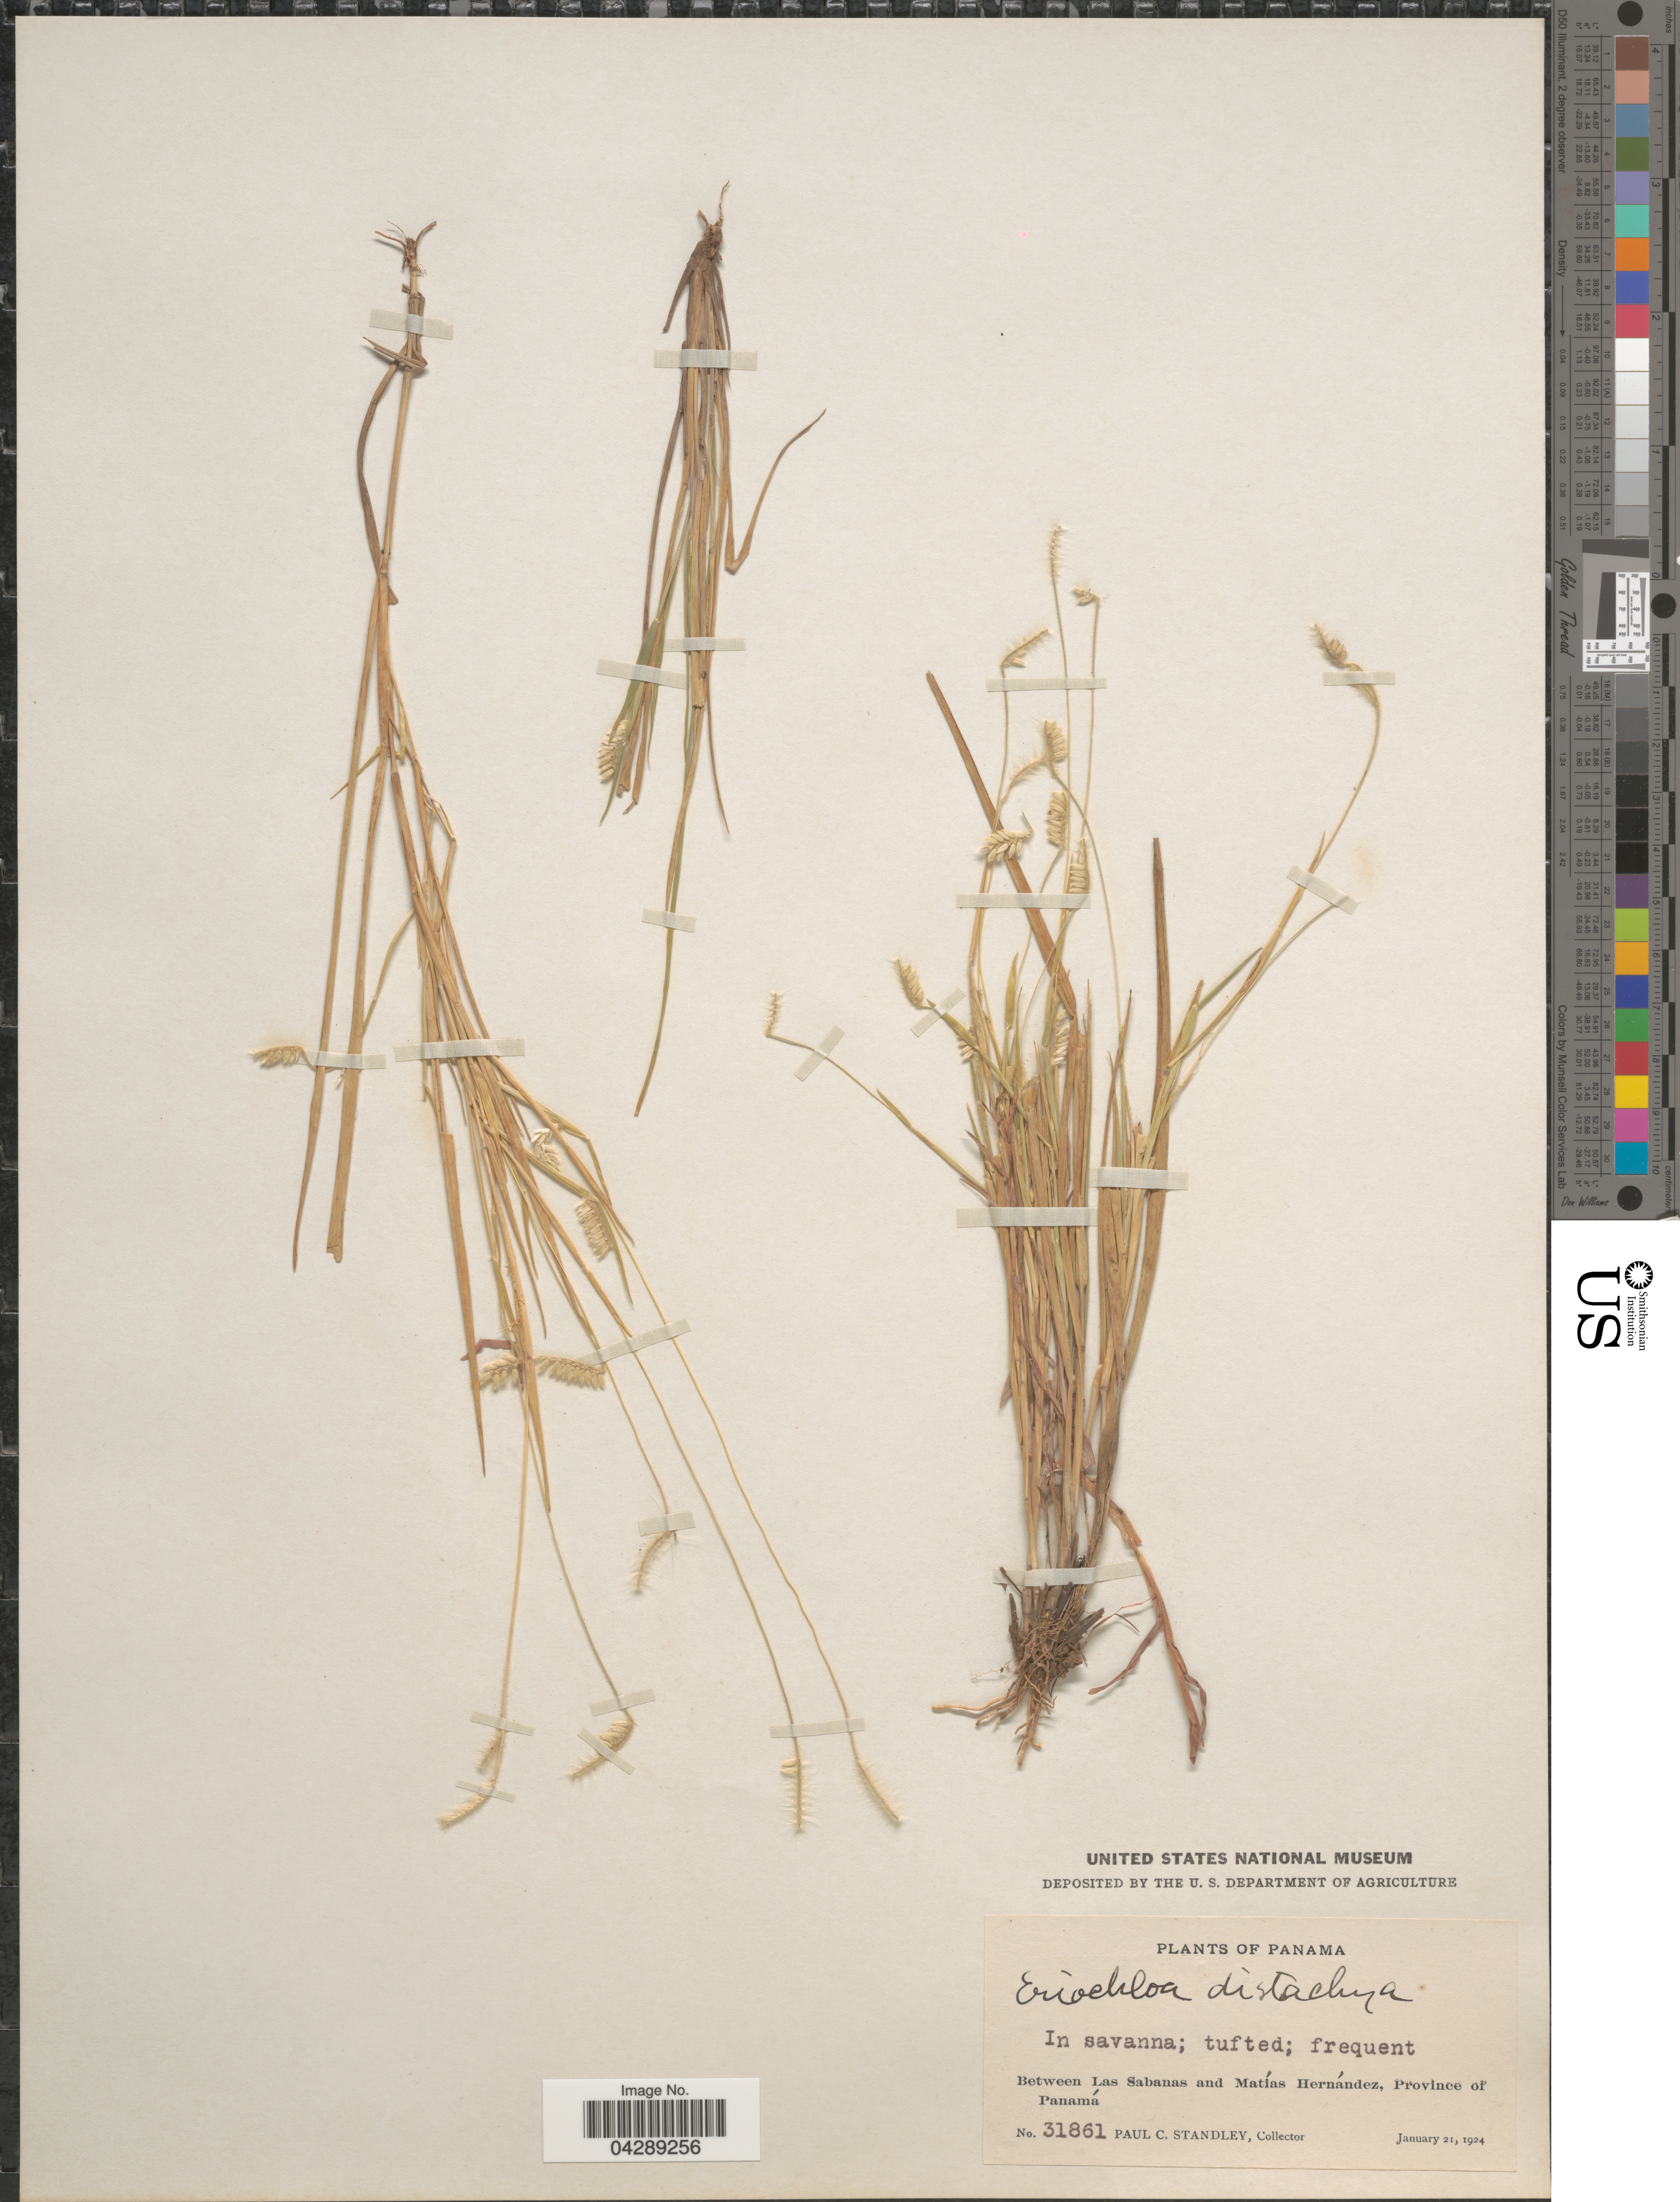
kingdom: Plantae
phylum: Tracheophyta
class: Liliopsida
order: Poales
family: Poaceae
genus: Eriochloa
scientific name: Eriochloa distachya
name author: Kunth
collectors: P. C. Standley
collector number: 31861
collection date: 1924-01-21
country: Panama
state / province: Panamá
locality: In savanna; frequent. Between Las Sabanas and Matías Hernández.